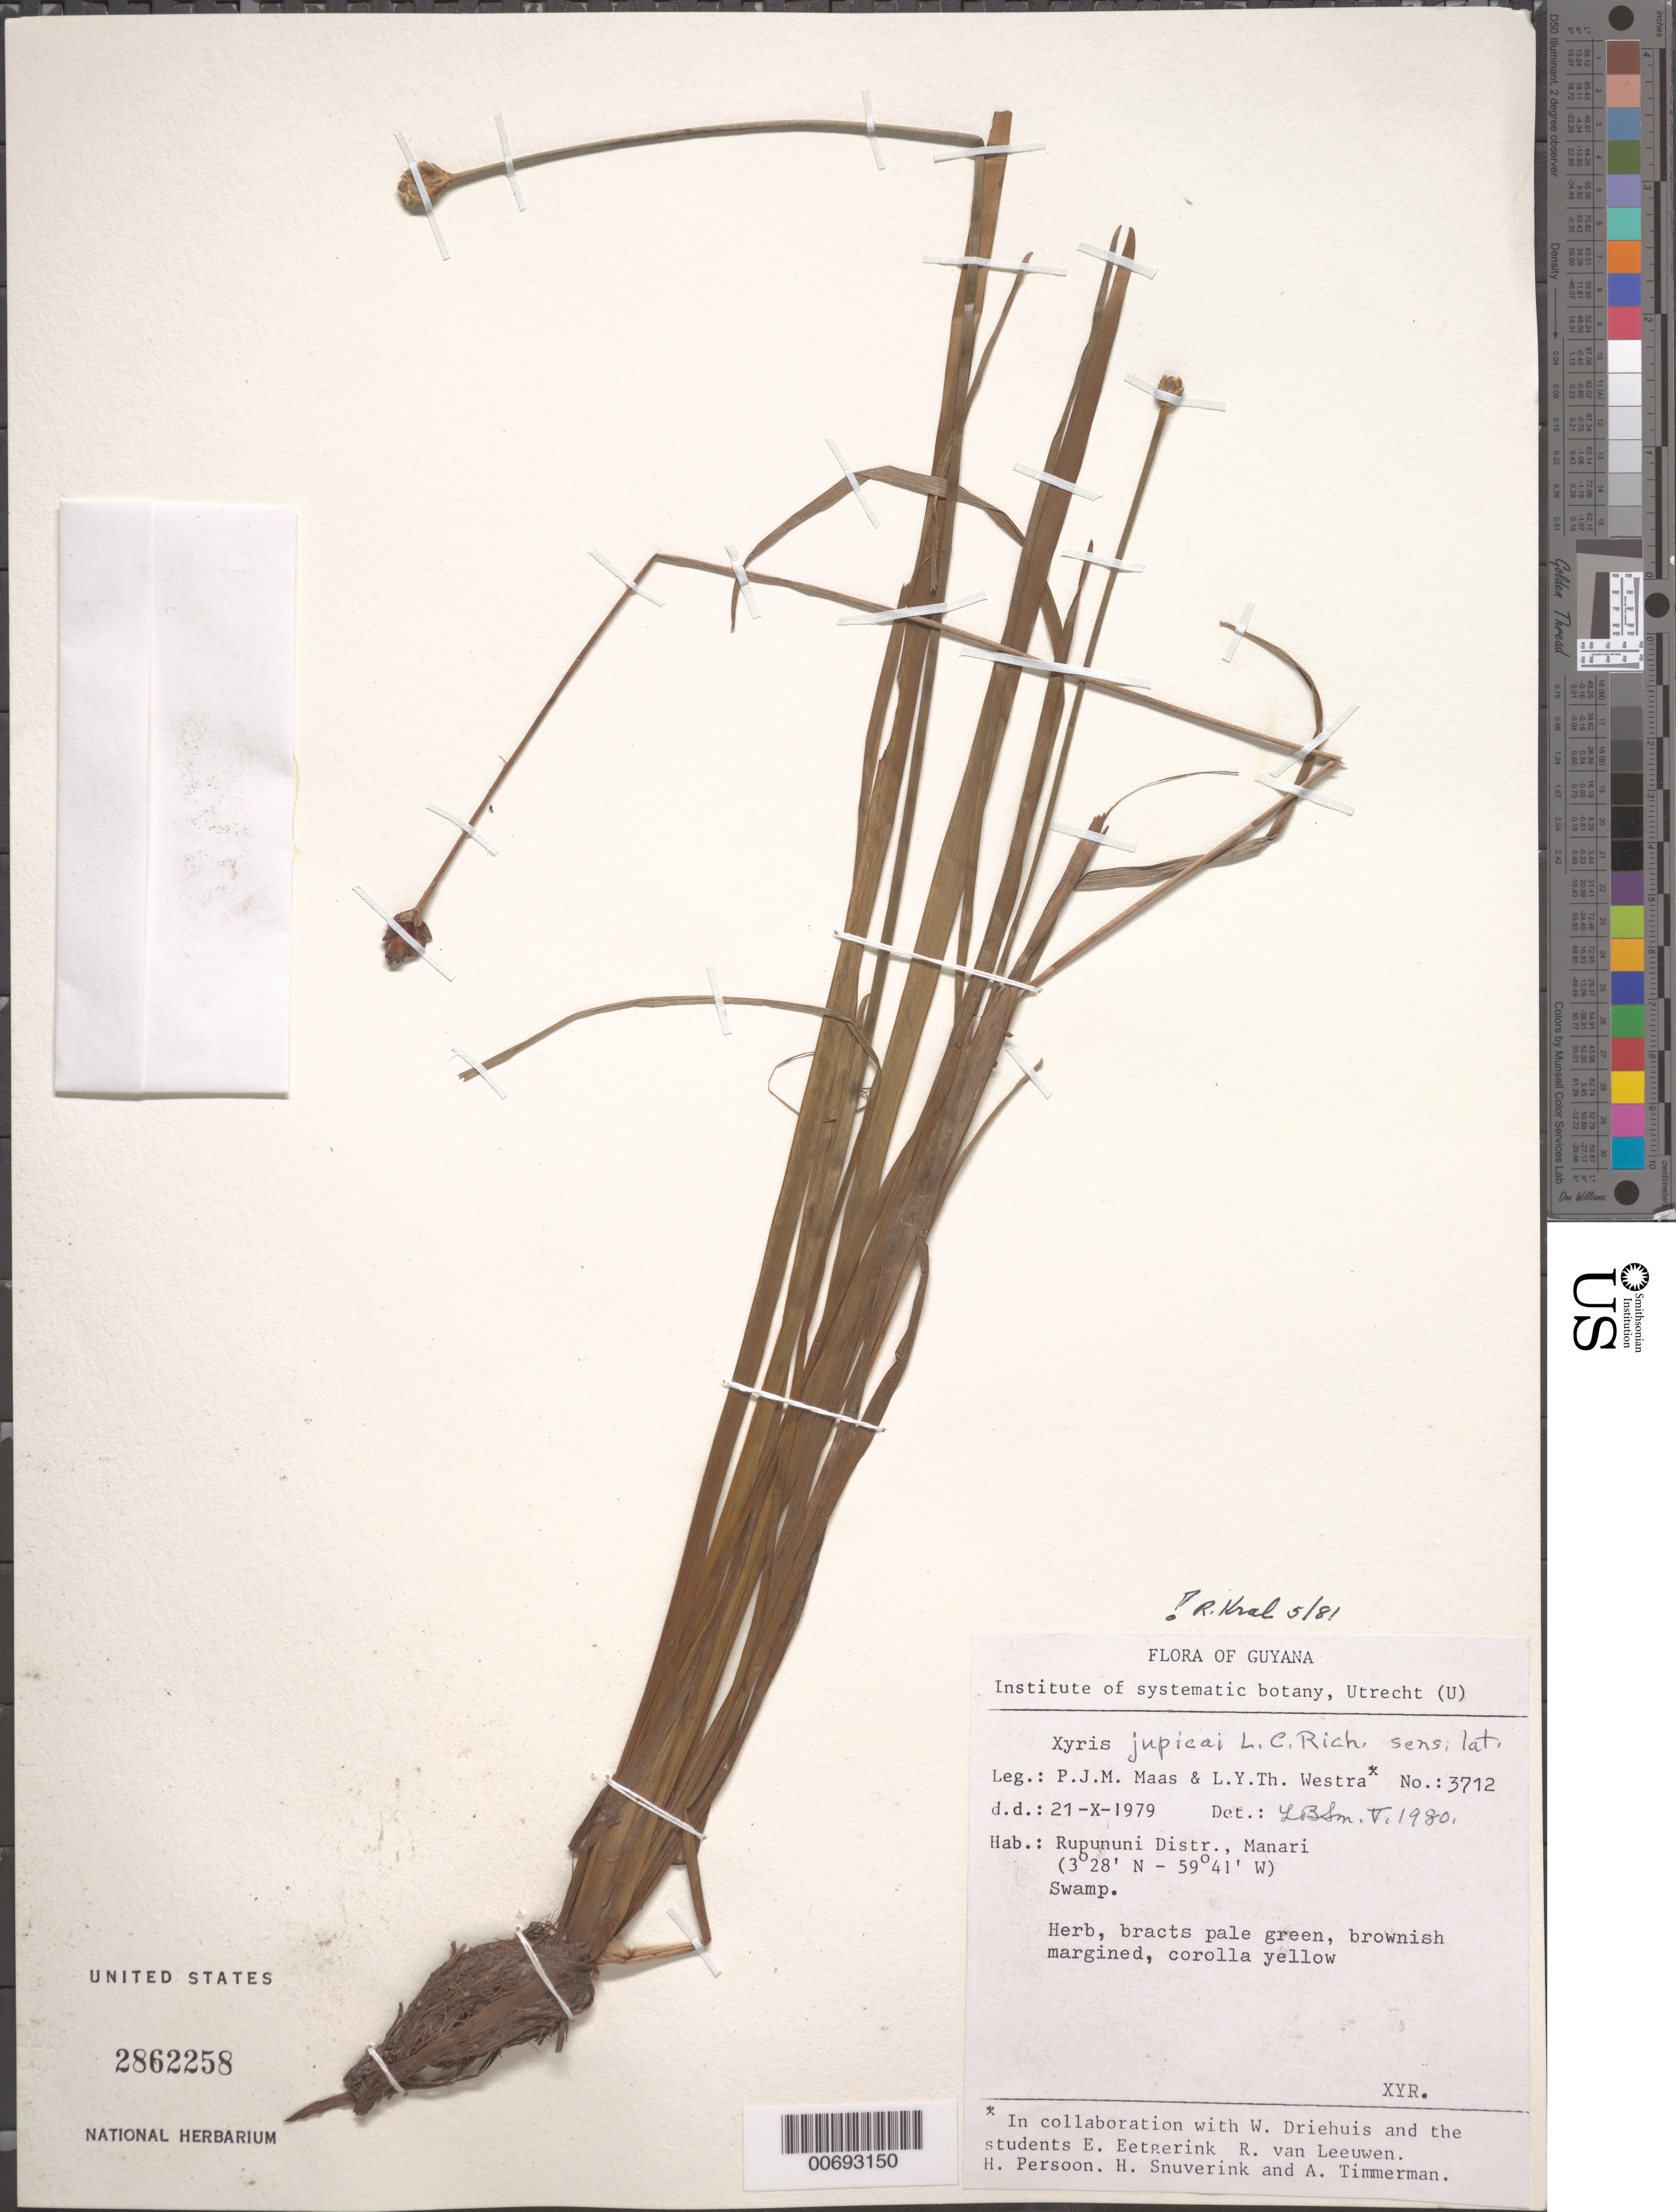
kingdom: Plantae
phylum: Tracheophyta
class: Liliopsida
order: Poales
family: Xyridaceae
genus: Xyris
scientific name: Xyris jupicai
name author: Rich.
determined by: Kral, Robert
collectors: P. Maas, L. Y. T. Westra, W. Driehuis, E. Eetgerink, R. van Leeuwen, H. Persoon, J. H. Snuverink & A. Timmerman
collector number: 3712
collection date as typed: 21-Oct-79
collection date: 1979-10-21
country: Guyana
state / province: U. Takutu-U. Essequibo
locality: Rupununi Dist., Manari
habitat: Swamp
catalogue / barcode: US 2862258